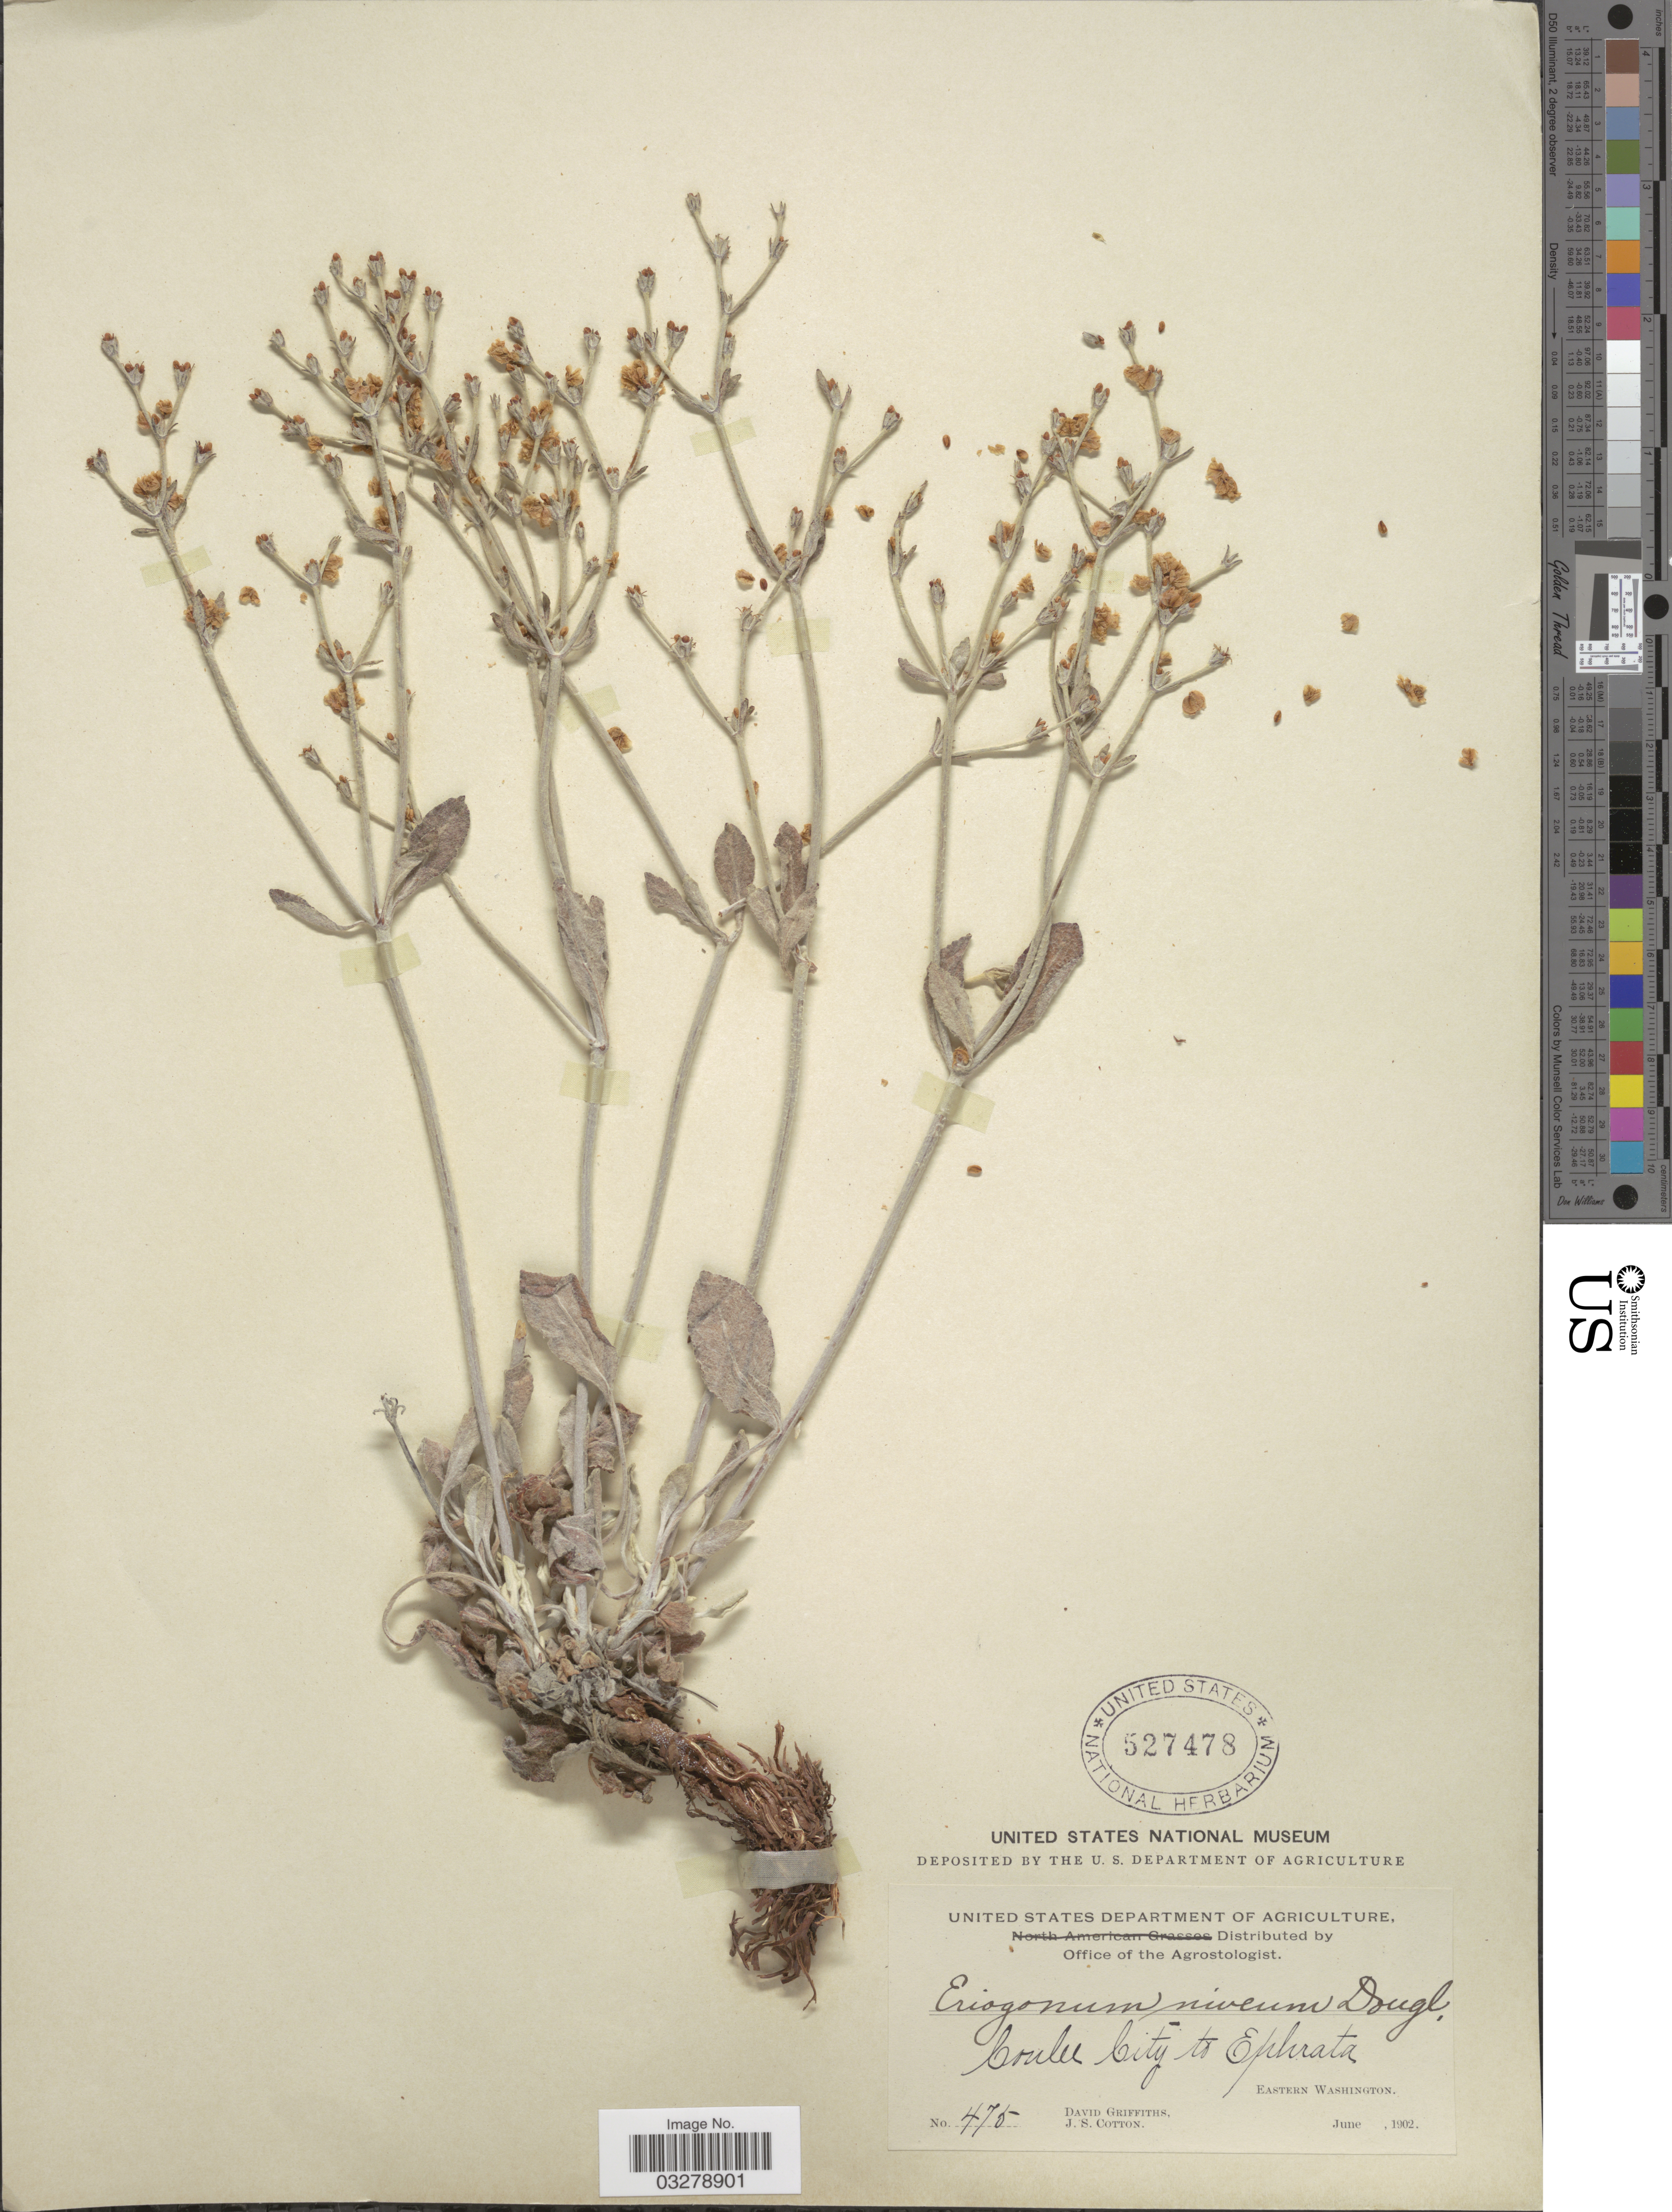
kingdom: Plantae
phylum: Tracheophyta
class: Magnoliopsida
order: Caryophyllales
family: Polygonaceae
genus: Eriogonum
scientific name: Eriogonum niverum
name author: Douglas ex Benth.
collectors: D. Griffiths & J. S. Cotton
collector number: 475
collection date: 1902-06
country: United States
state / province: Washington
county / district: Grant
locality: Coulee City to Ephrata, Eastern Washington.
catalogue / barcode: US 527478